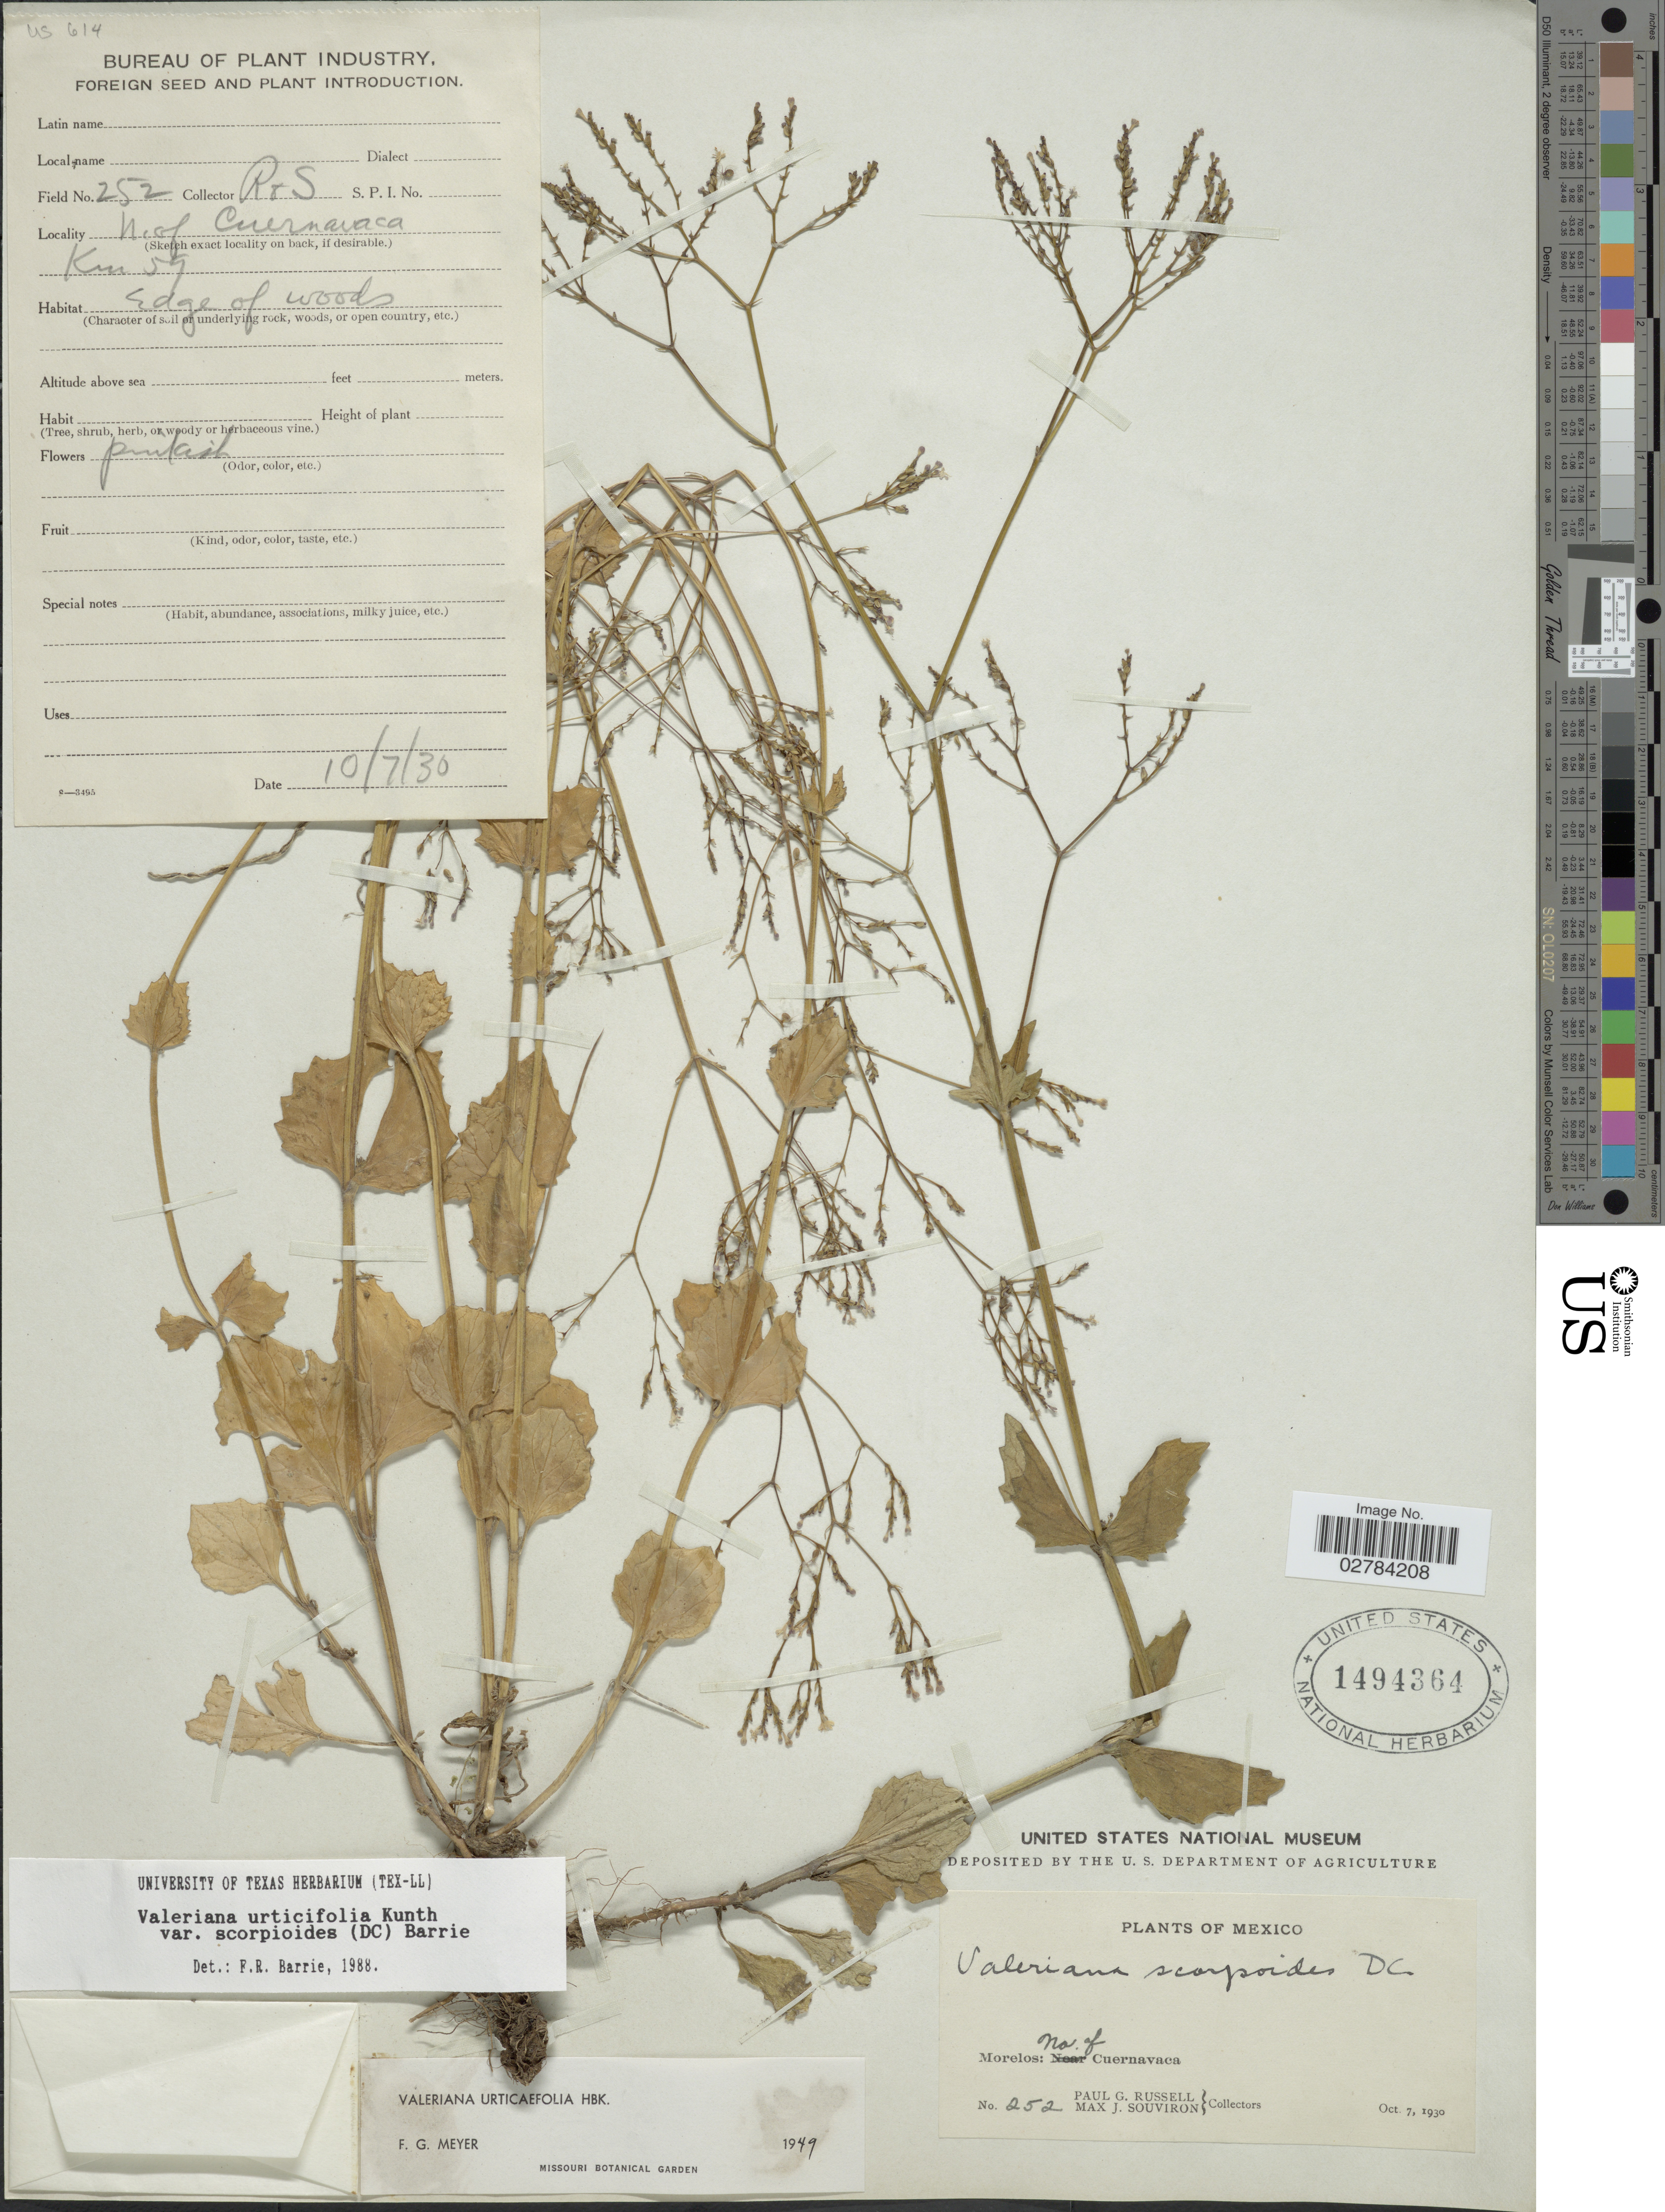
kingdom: Plantae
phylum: Tracheophyta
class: Magnoliopsida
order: Dipsacales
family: Caprifoliaceae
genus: Valeriana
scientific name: Valeriana urticifolia var. scorpioides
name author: (DC.) Barrie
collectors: P. G. Russell & M. J. Souviron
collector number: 252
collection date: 1930-10-07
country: Mexico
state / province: Morelos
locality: No. of Cuernavaca. km 59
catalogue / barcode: US 1494364